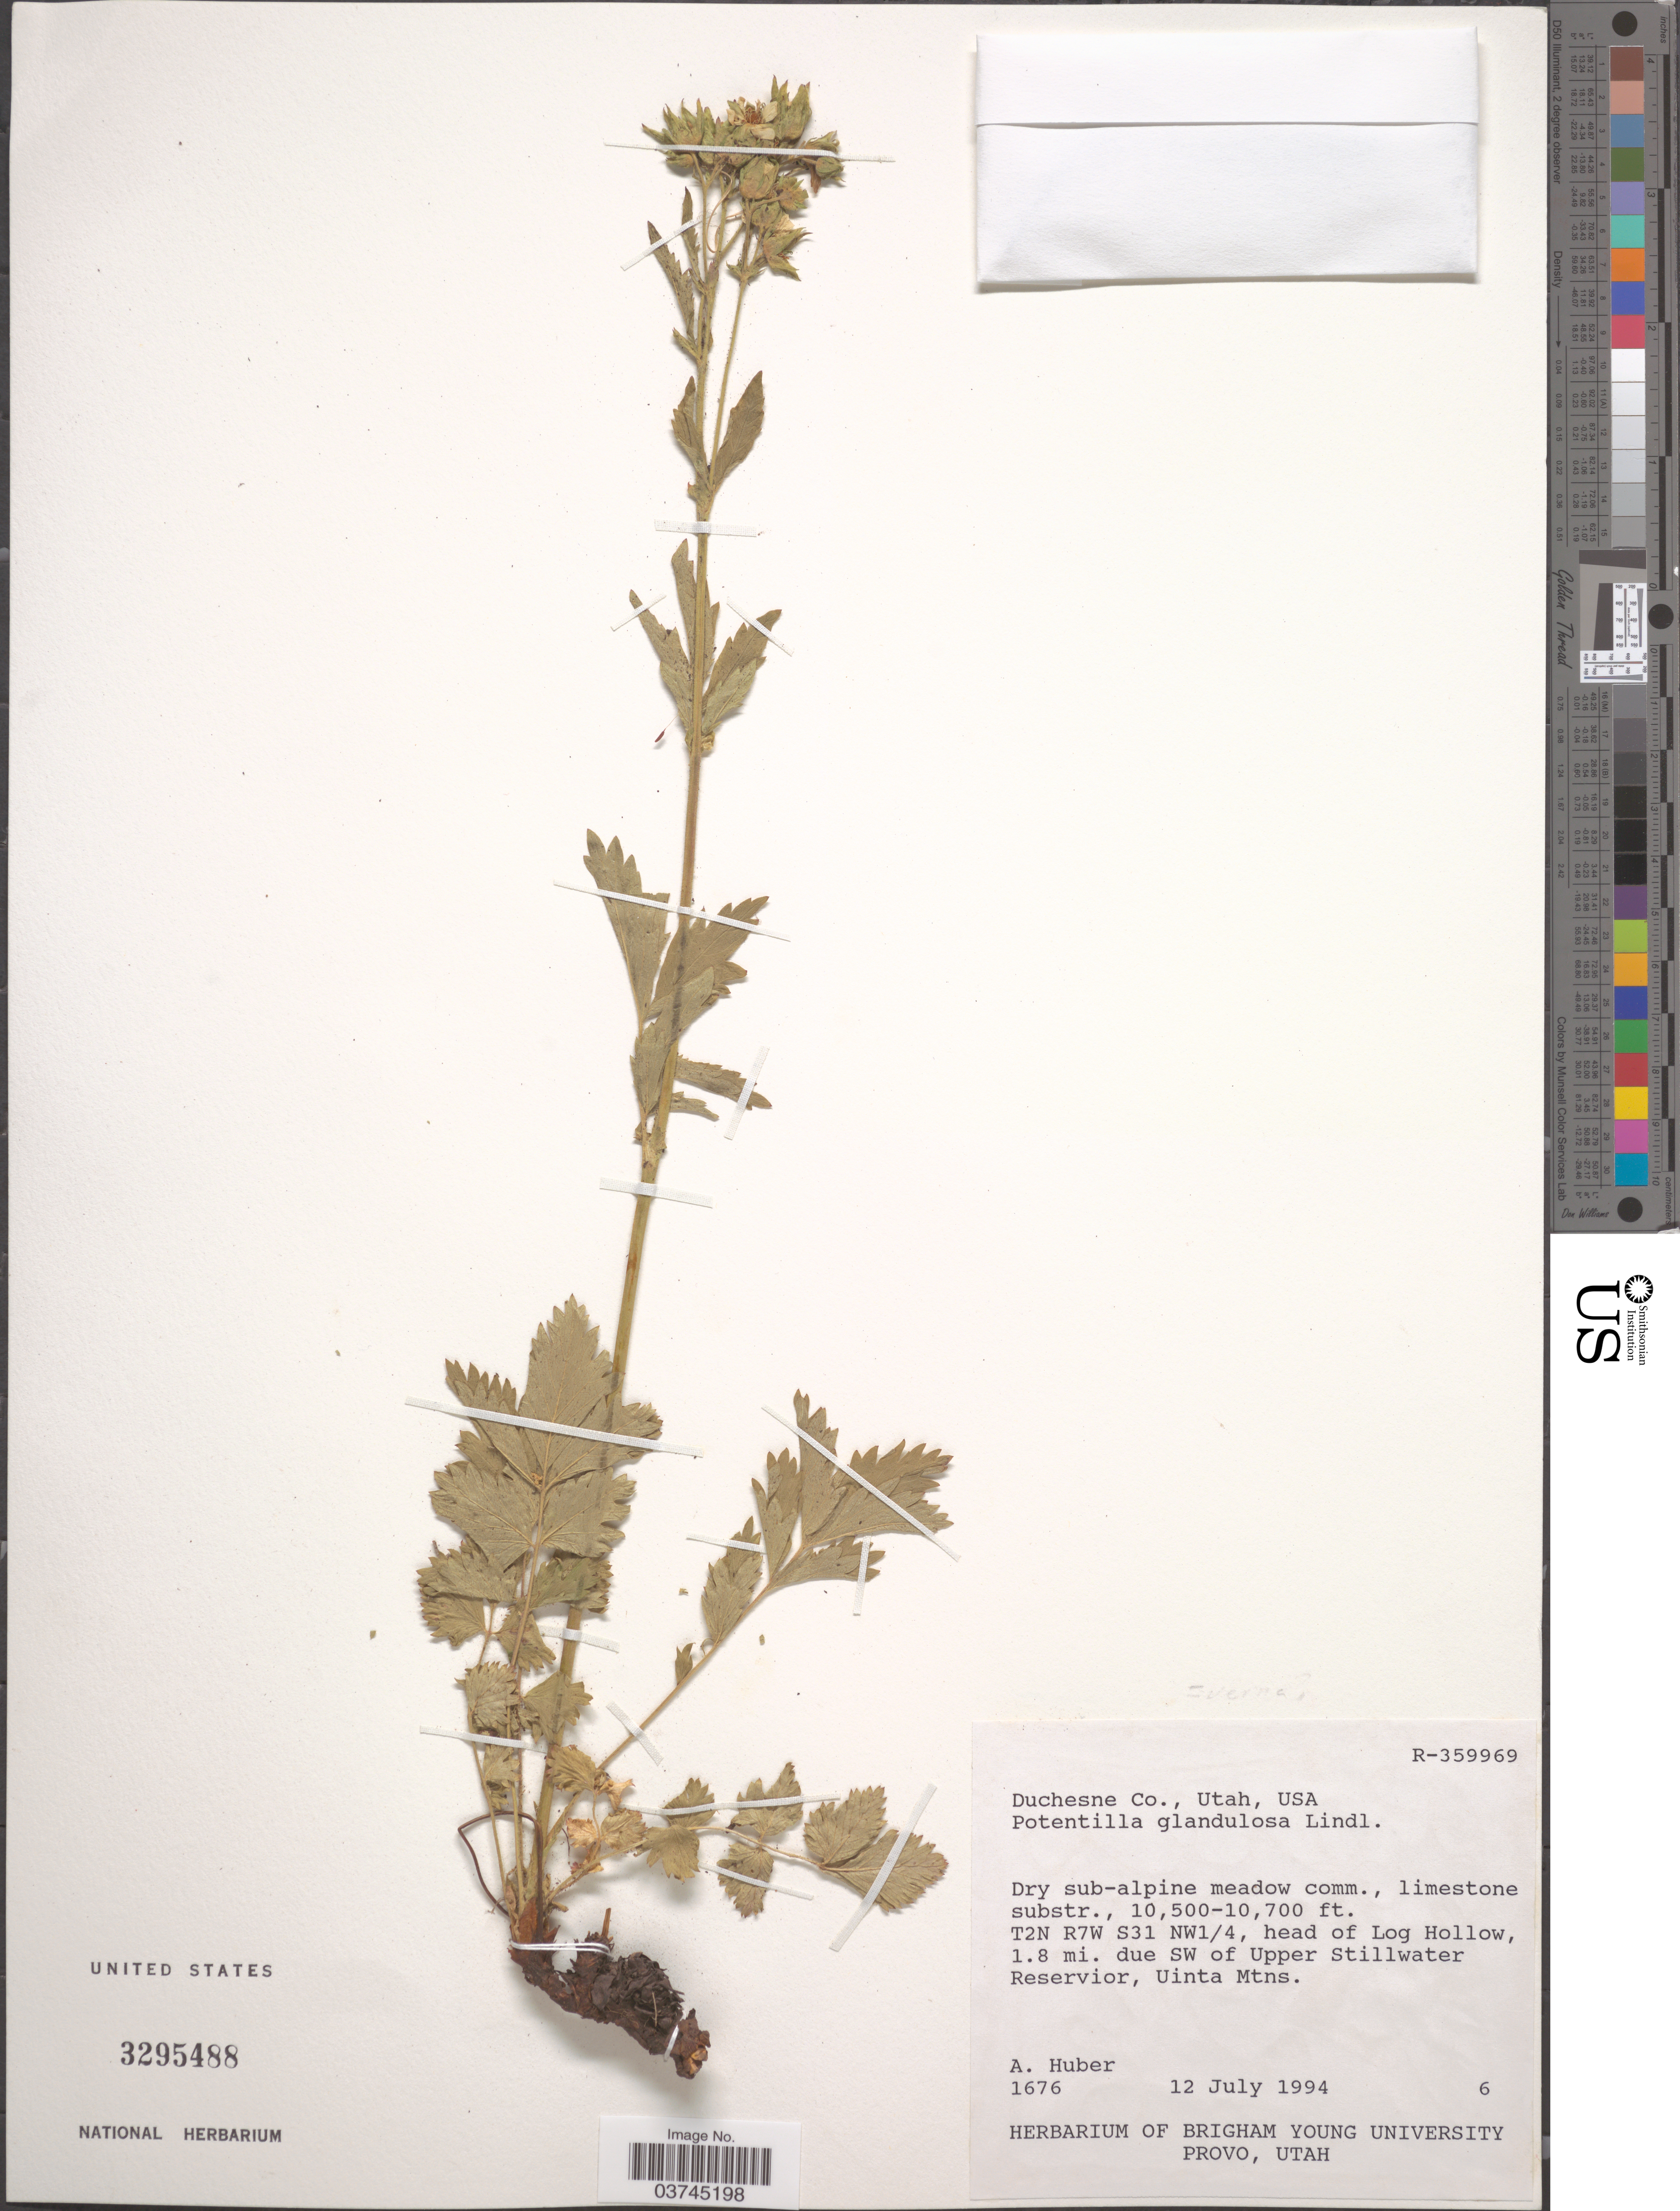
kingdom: Plantae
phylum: Tracheophyta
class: Magnoliopsida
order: Rosales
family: Rosaceae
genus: Drymocallis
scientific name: Drymocallis glandulosa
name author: (Lindl.) Rydb.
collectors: A. Huber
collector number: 1676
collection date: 1994-07-12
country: United States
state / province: Utah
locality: Duchesne Co.T2N R7W S31 NW¼, head of Log Hollow, 1.8 mi. due SW of Upper Stillwater Reservoir, Uinta Mtns.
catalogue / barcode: US 3295488